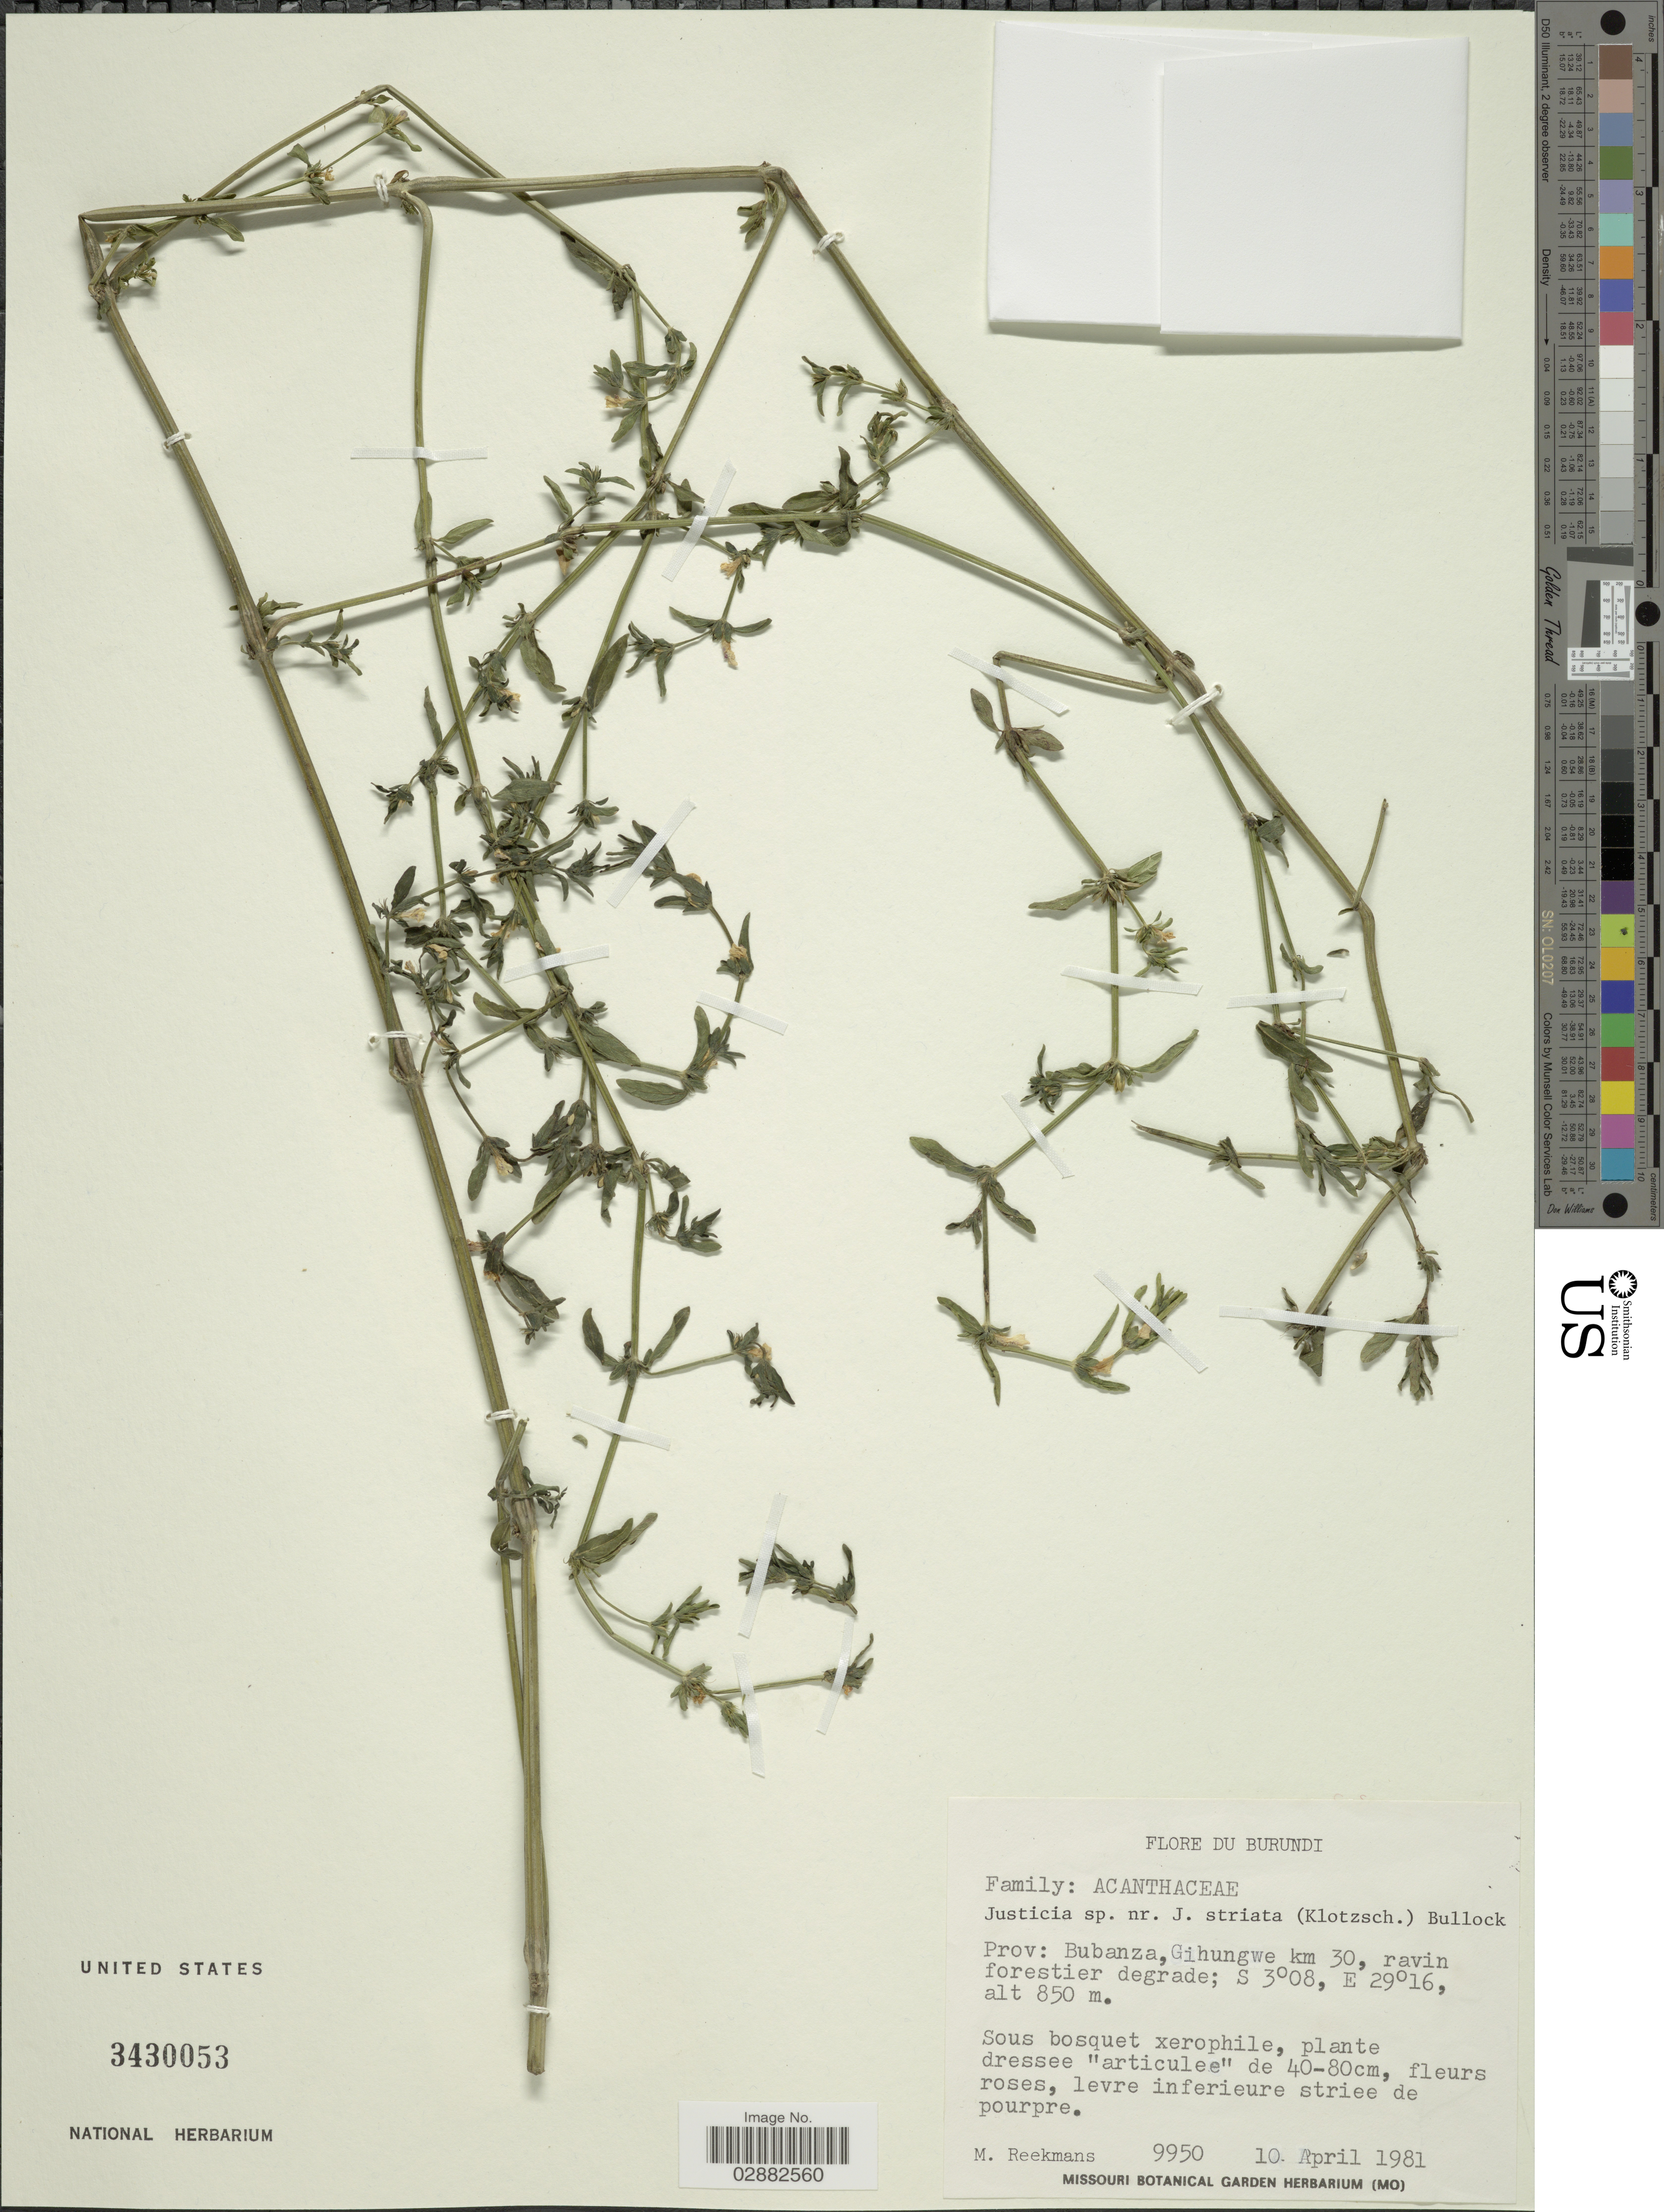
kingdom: Plantae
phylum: Tracheophyta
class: Magnoliopsida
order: Lamiales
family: Acanthaceae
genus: Justicia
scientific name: Justicia striata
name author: D.N. Gibson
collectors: M. Reekmans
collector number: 9950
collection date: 1981-04-10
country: Burundi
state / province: Bubanza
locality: Gihungwe km 30, ravin forestier degrade.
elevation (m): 850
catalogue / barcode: US 3430053